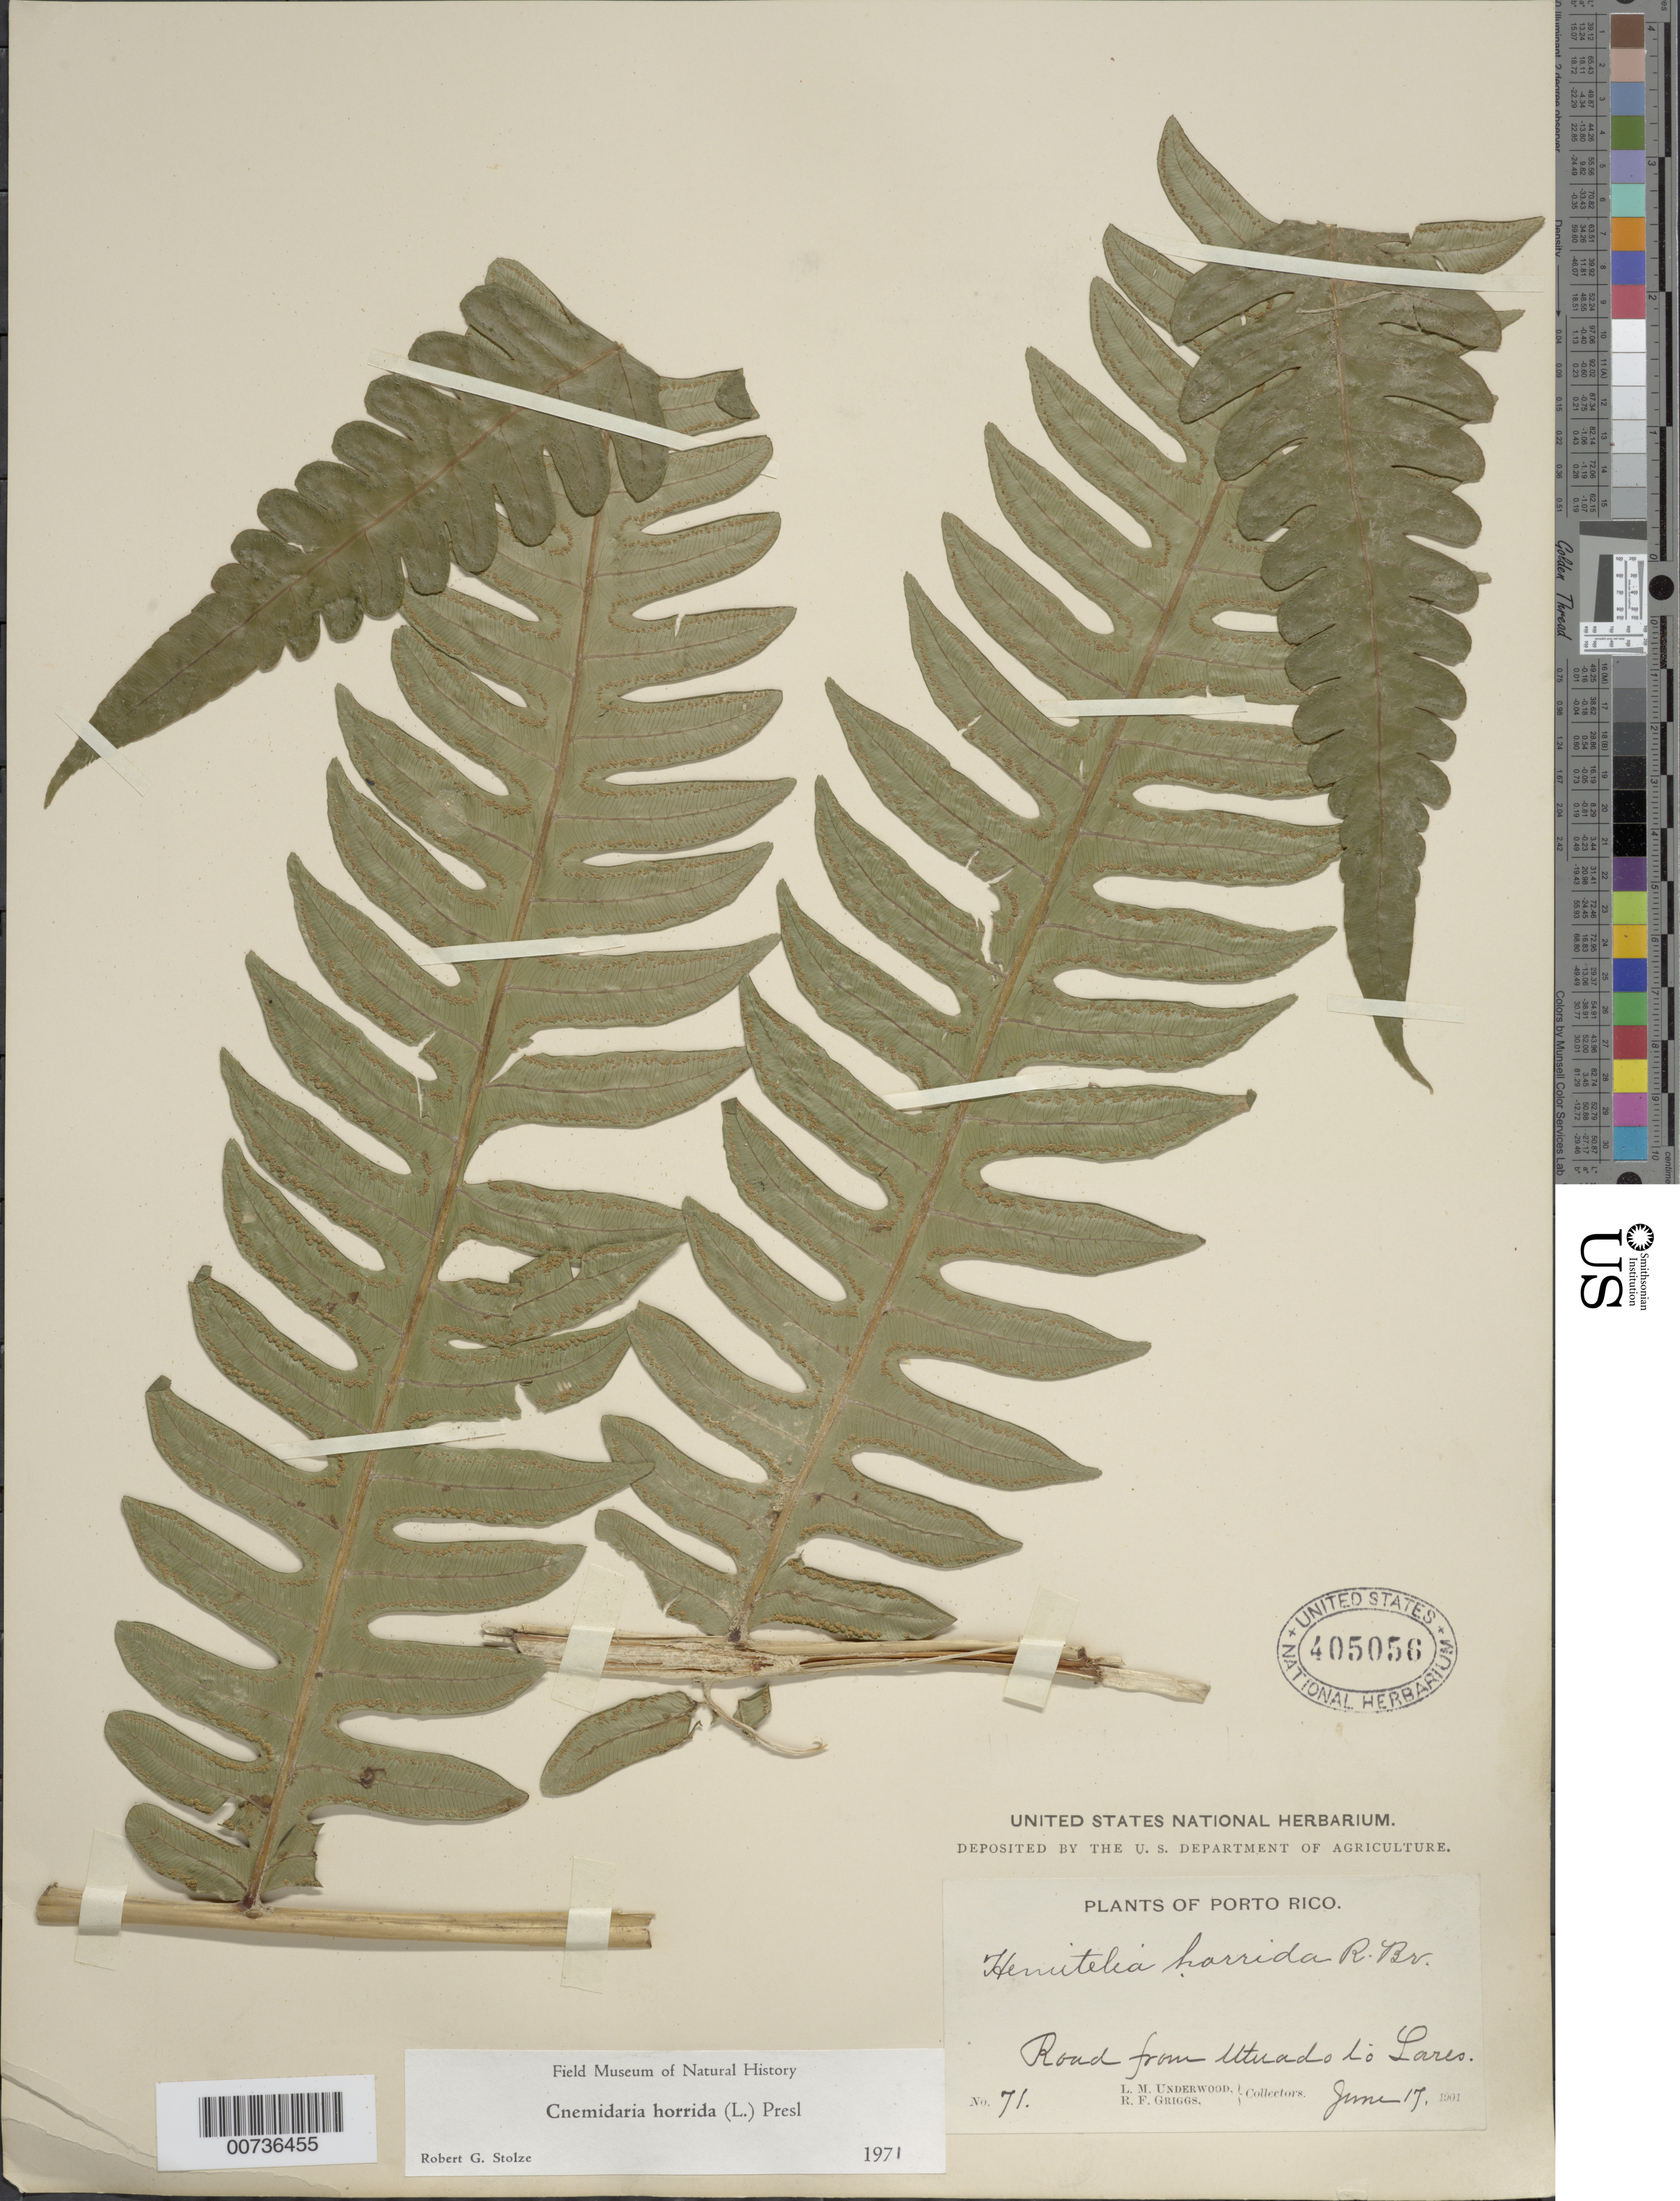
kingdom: Plantae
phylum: Tracheophyta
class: Polypodiopsida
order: Cyatheales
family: Cyatheaceae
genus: Cyathea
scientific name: Cyathea horrida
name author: (L.) Sm.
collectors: L. M. Underwood & R. F. Griggs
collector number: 71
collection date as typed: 17 Jun 1901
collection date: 1901-06-17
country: Puerto Rico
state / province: Utuado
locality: Road from Utuado to Lares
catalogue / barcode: US 405056